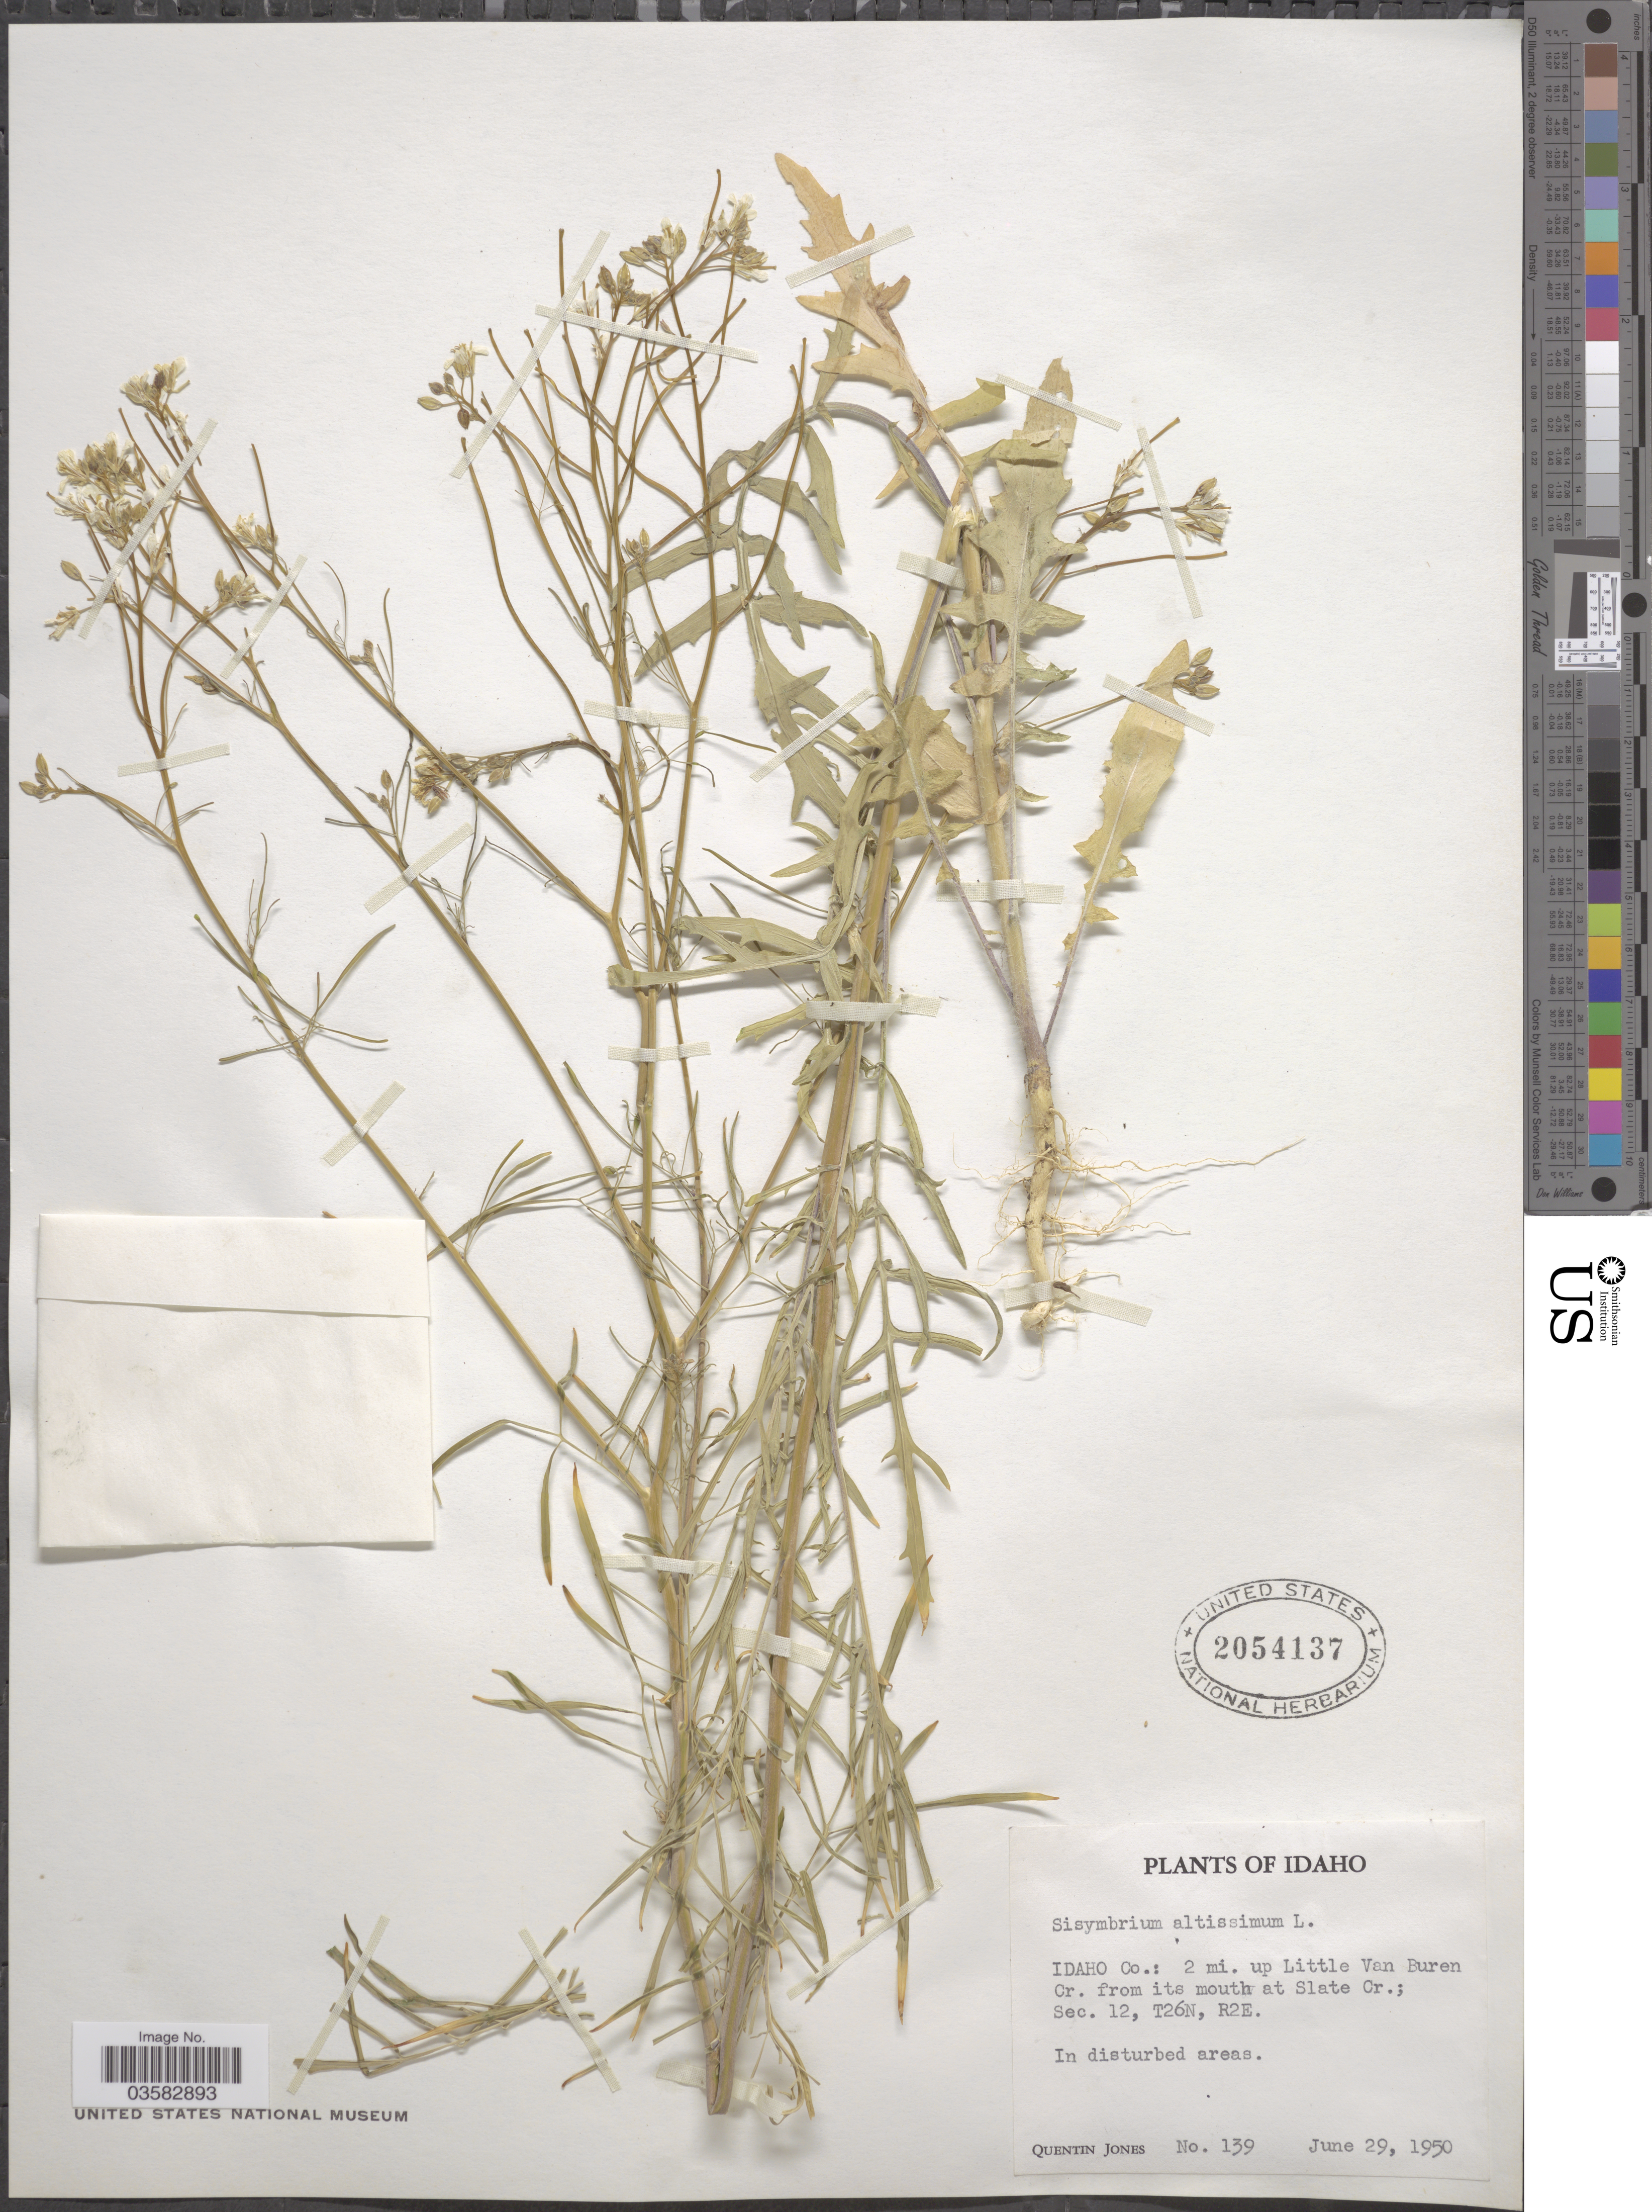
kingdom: Plantae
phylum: Tracheophyta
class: Magnoliopsida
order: Brassicales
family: Brassicaceae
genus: Sisymbrium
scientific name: Sisymbrium altissimum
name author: L.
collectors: Q. Jones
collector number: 139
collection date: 1950-06-29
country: United States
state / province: Idaho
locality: Idaho Co.: 2 mi. up Little Van Buren Cr. from its mouth at Slate Cr.; Sec. 12, T26N, R2E.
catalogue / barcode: US 2054137